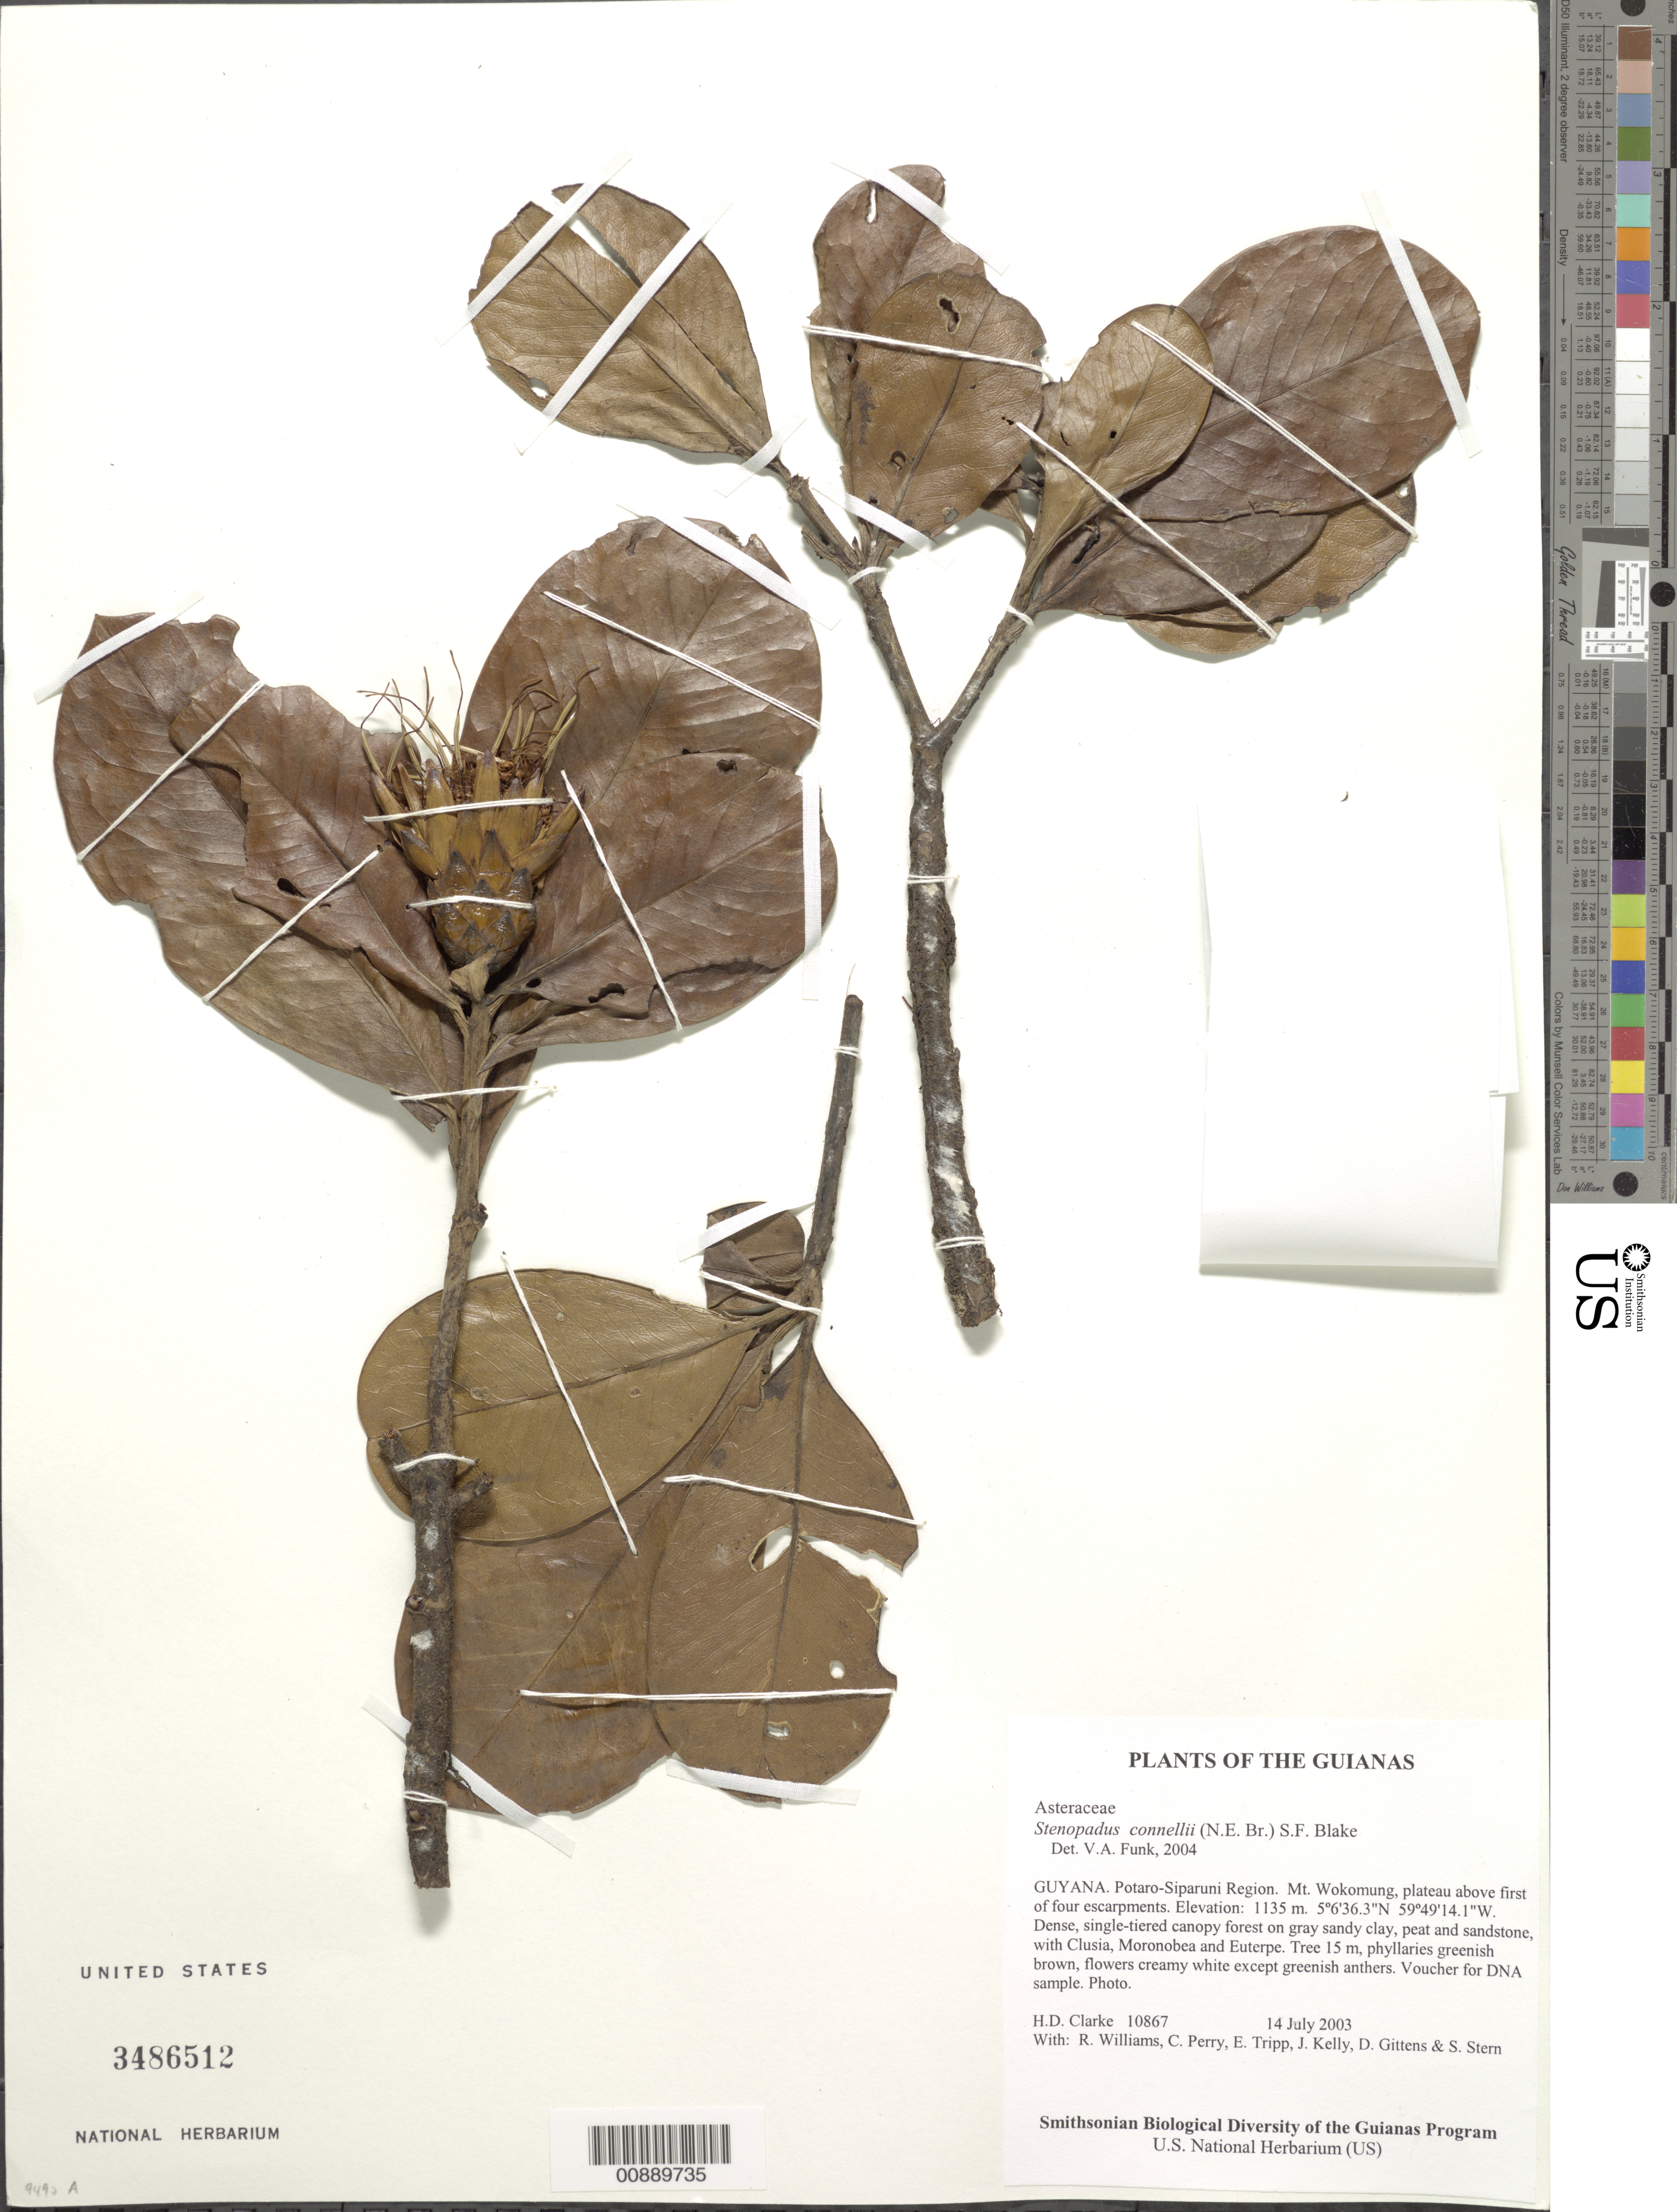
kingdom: Plantae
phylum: Tracheophyta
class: Magnoliopsida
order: Asterales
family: Asteraceae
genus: Stenopadus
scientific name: Stenopadus connellii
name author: (N.E. Br.) S.F. Blake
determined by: Funk, Vicki A., (BOT), Smithsonian Institution - National Museum of Natural History (UNITED STATES)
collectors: H. D. Clarke, R. Williams, C. Perry, E. Tripp, J. Kelly, D. Gittens & S. R. Stern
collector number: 10867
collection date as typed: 14 July 2003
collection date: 2003-07-14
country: Guyana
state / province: Potaro-Siparuni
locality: Mt. Wokomung, plateau above first of four escarpments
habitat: Dense, single-tiered canopy forest on gray sandy clay, peat and sandstone, with Clusia, Moronobea and Euterpe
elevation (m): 1135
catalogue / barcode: US 3486512